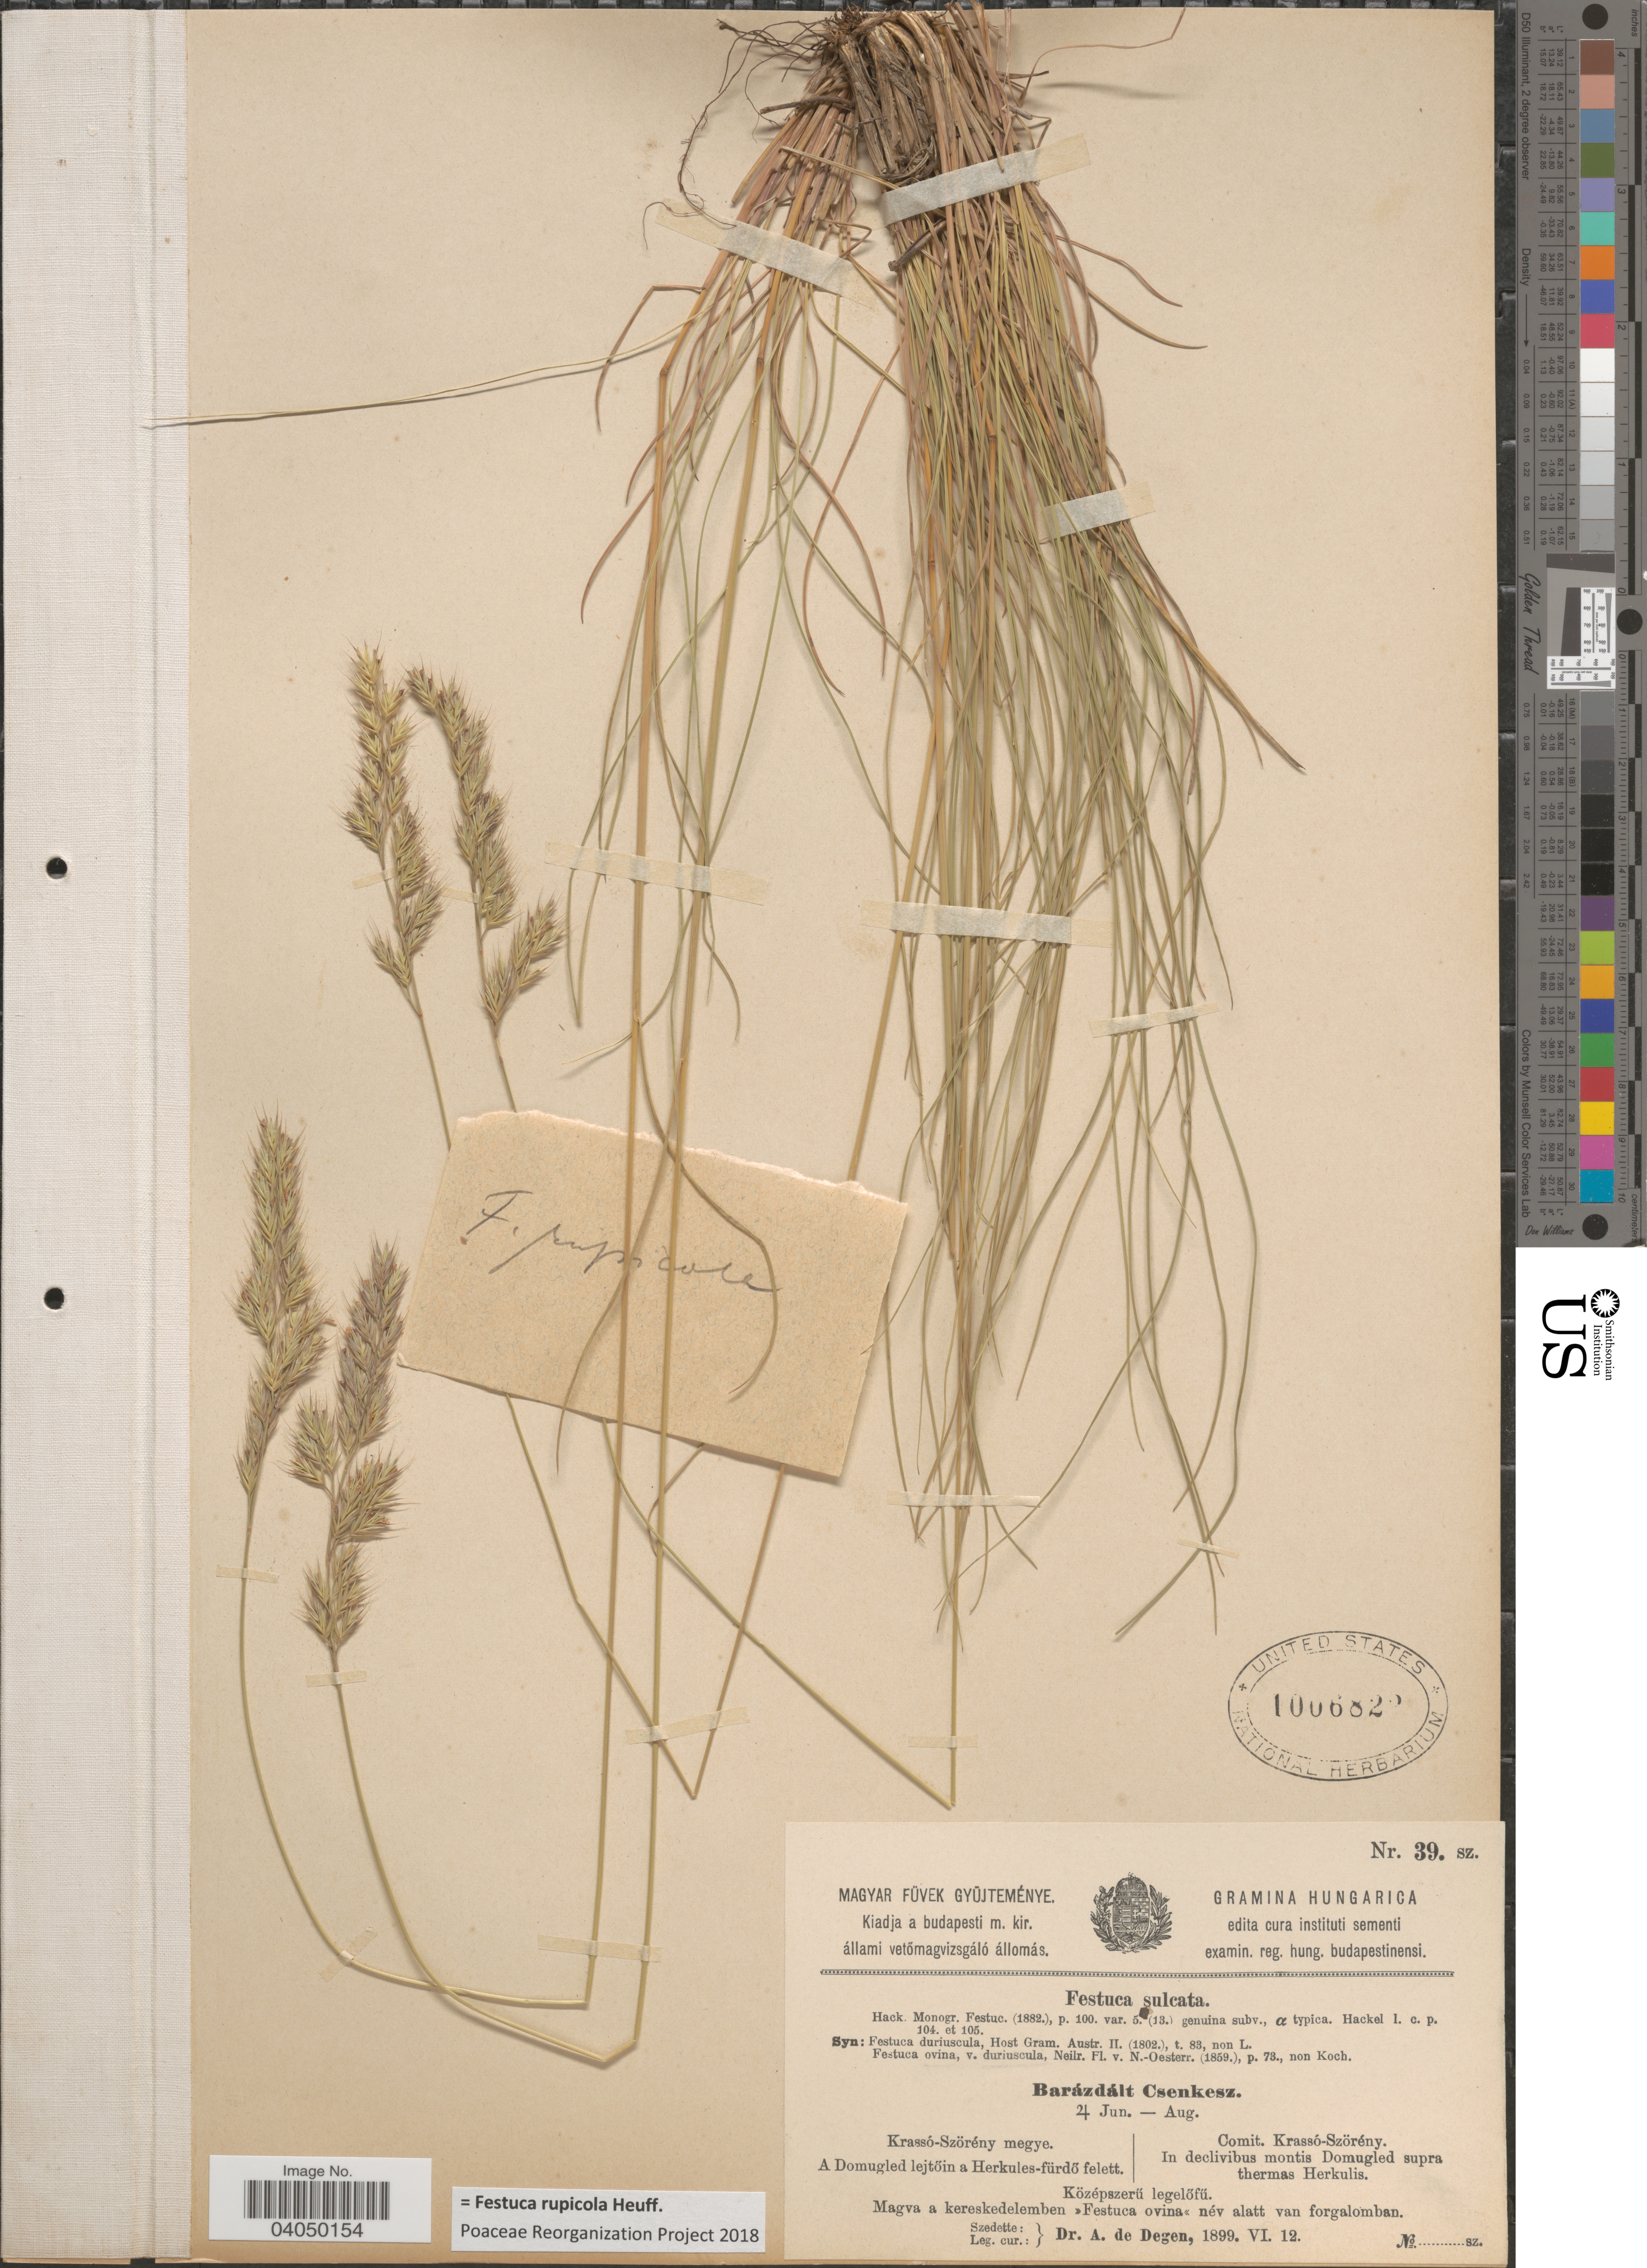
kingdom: Plantae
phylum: Tracheophyta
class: Liliopsida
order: Poales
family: Poaceae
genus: Festuca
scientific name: Festuca rupicola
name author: Heuff.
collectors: A. Degen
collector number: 39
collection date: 1899-06-12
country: Romania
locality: Comit. Krassó-Szörény. In declivibus montis Domugled supra thermas Herkulis.